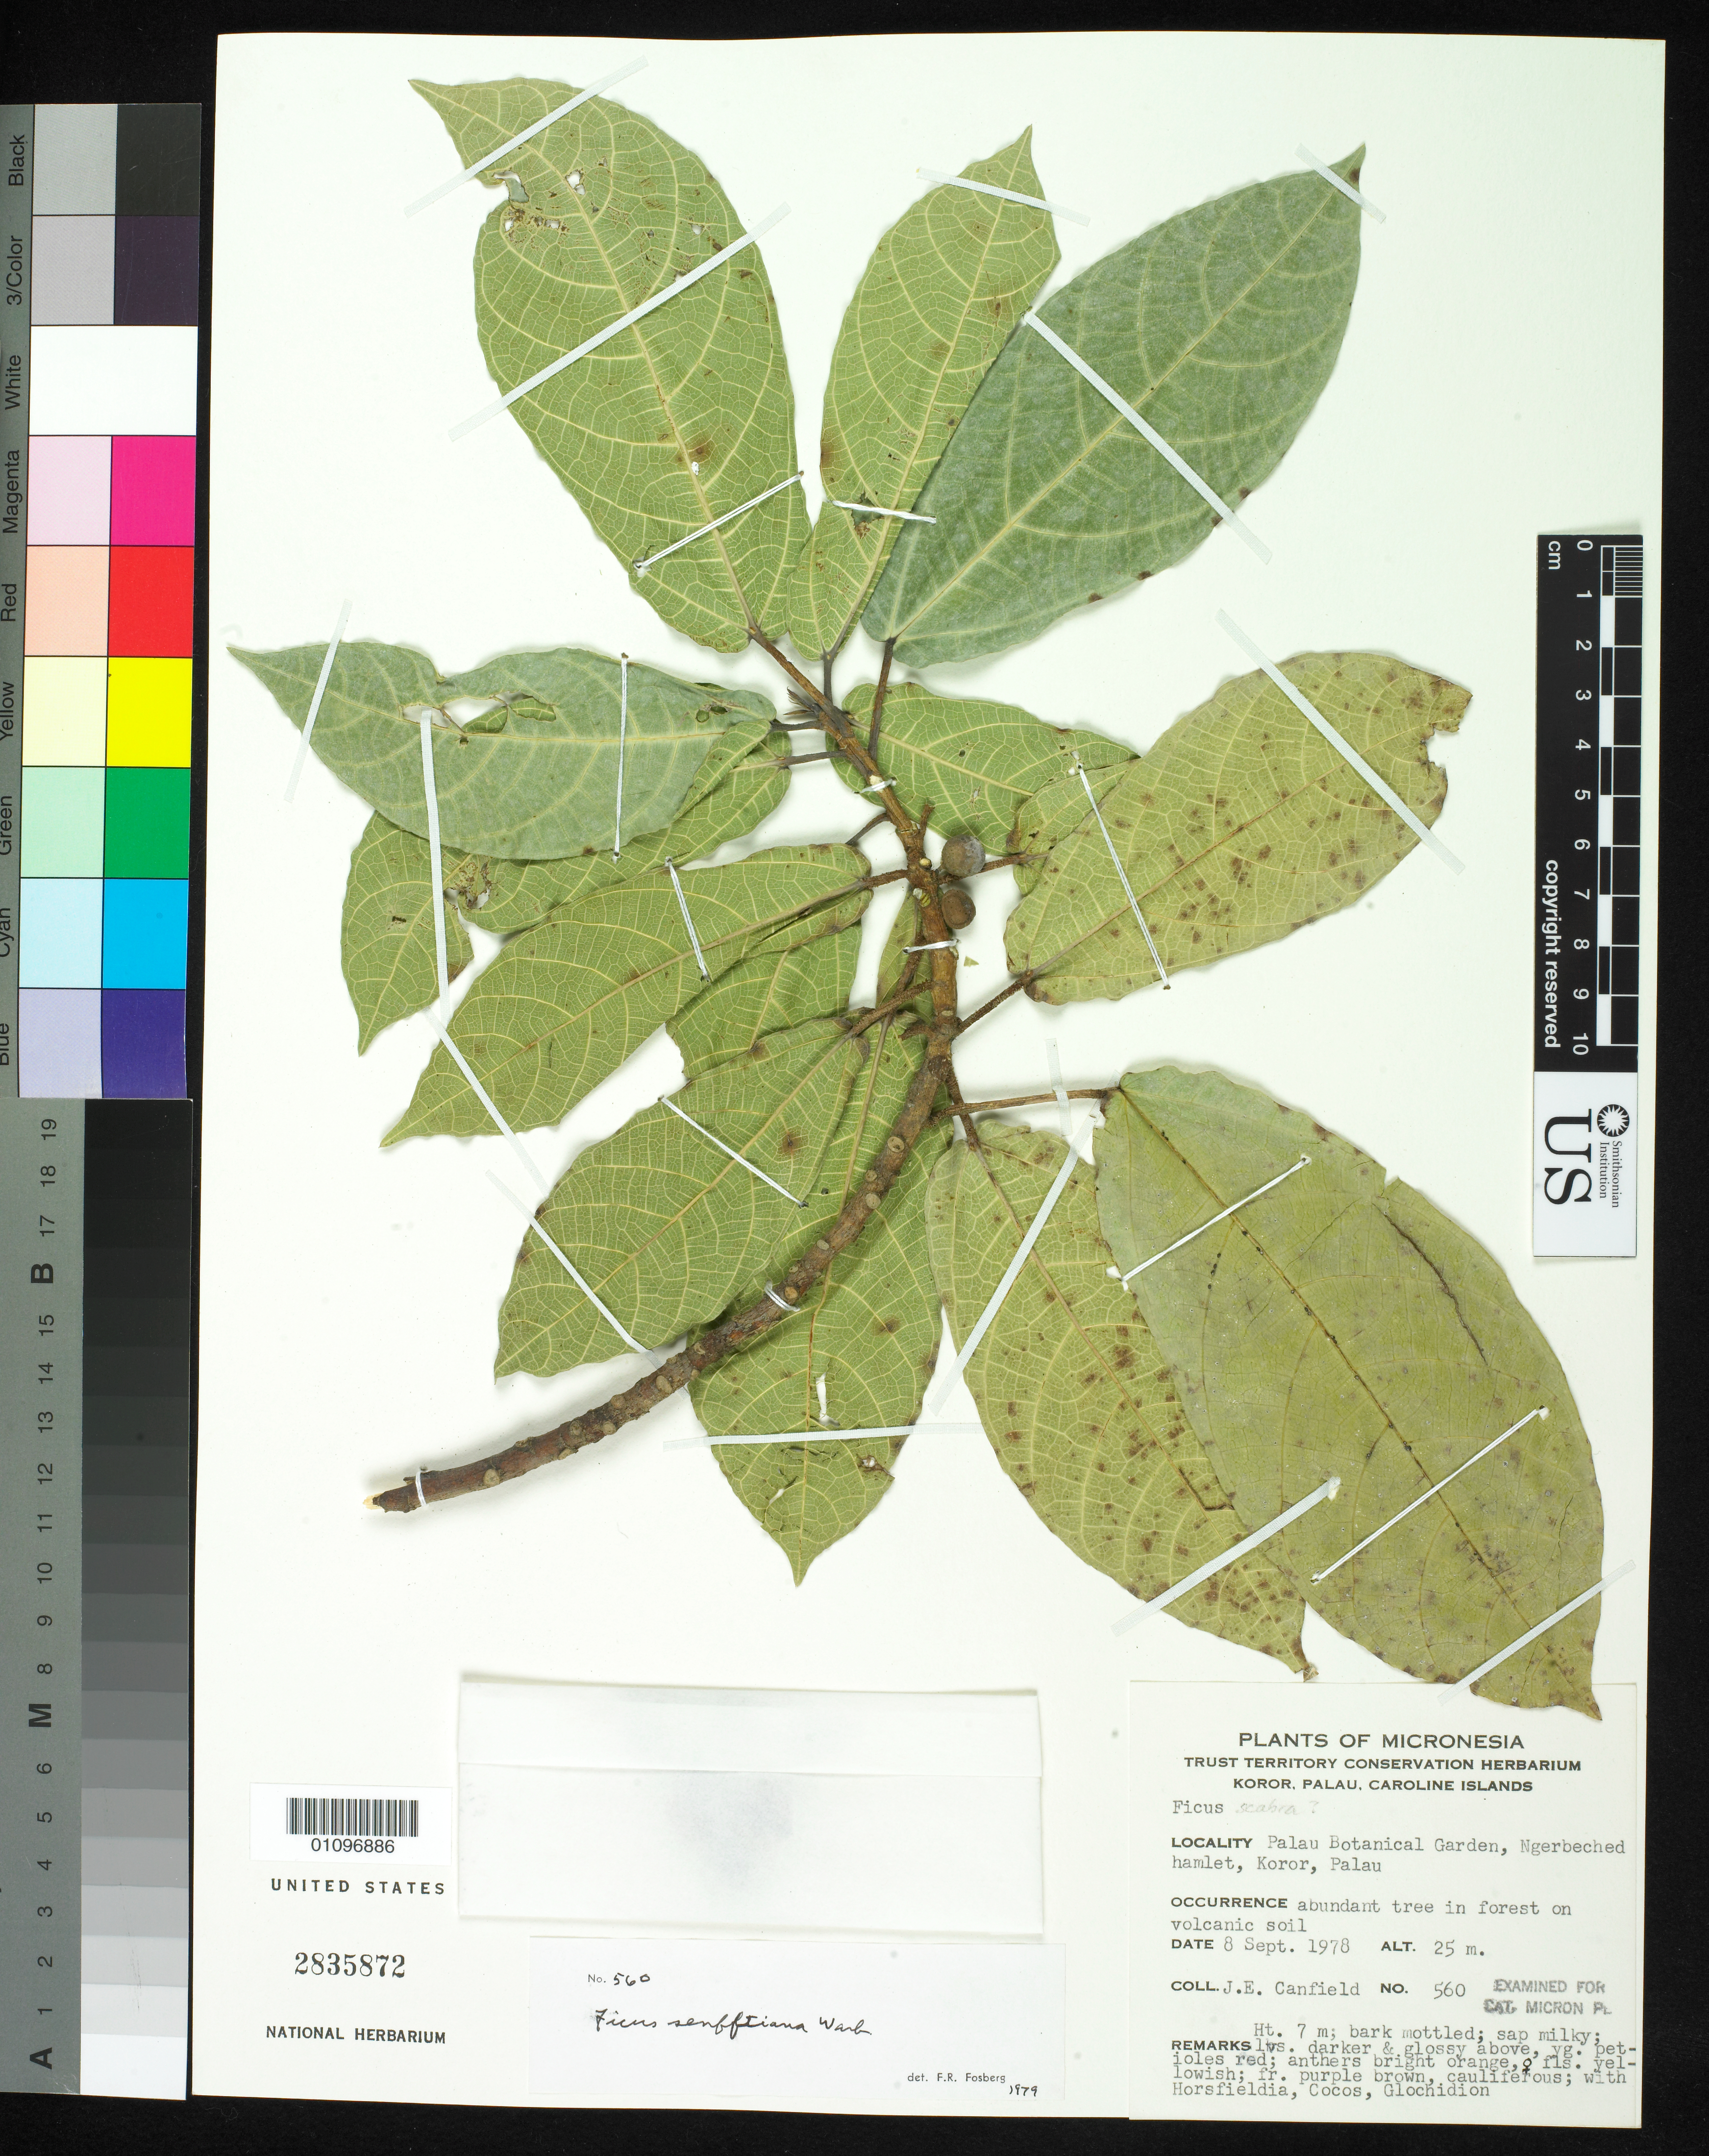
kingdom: Plantae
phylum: Tracheophyta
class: Magnoliopsida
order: Rosales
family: Moraceae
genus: Ficus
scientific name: Ficus senfftiana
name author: Warb.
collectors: J. E. Canfield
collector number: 560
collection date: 1978-09-08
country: Palau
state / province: Koror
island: Oreor (Koror)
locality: Palau Botanical Garden, Ngerbeched hamlet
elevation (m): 25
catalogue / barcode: US 2835872